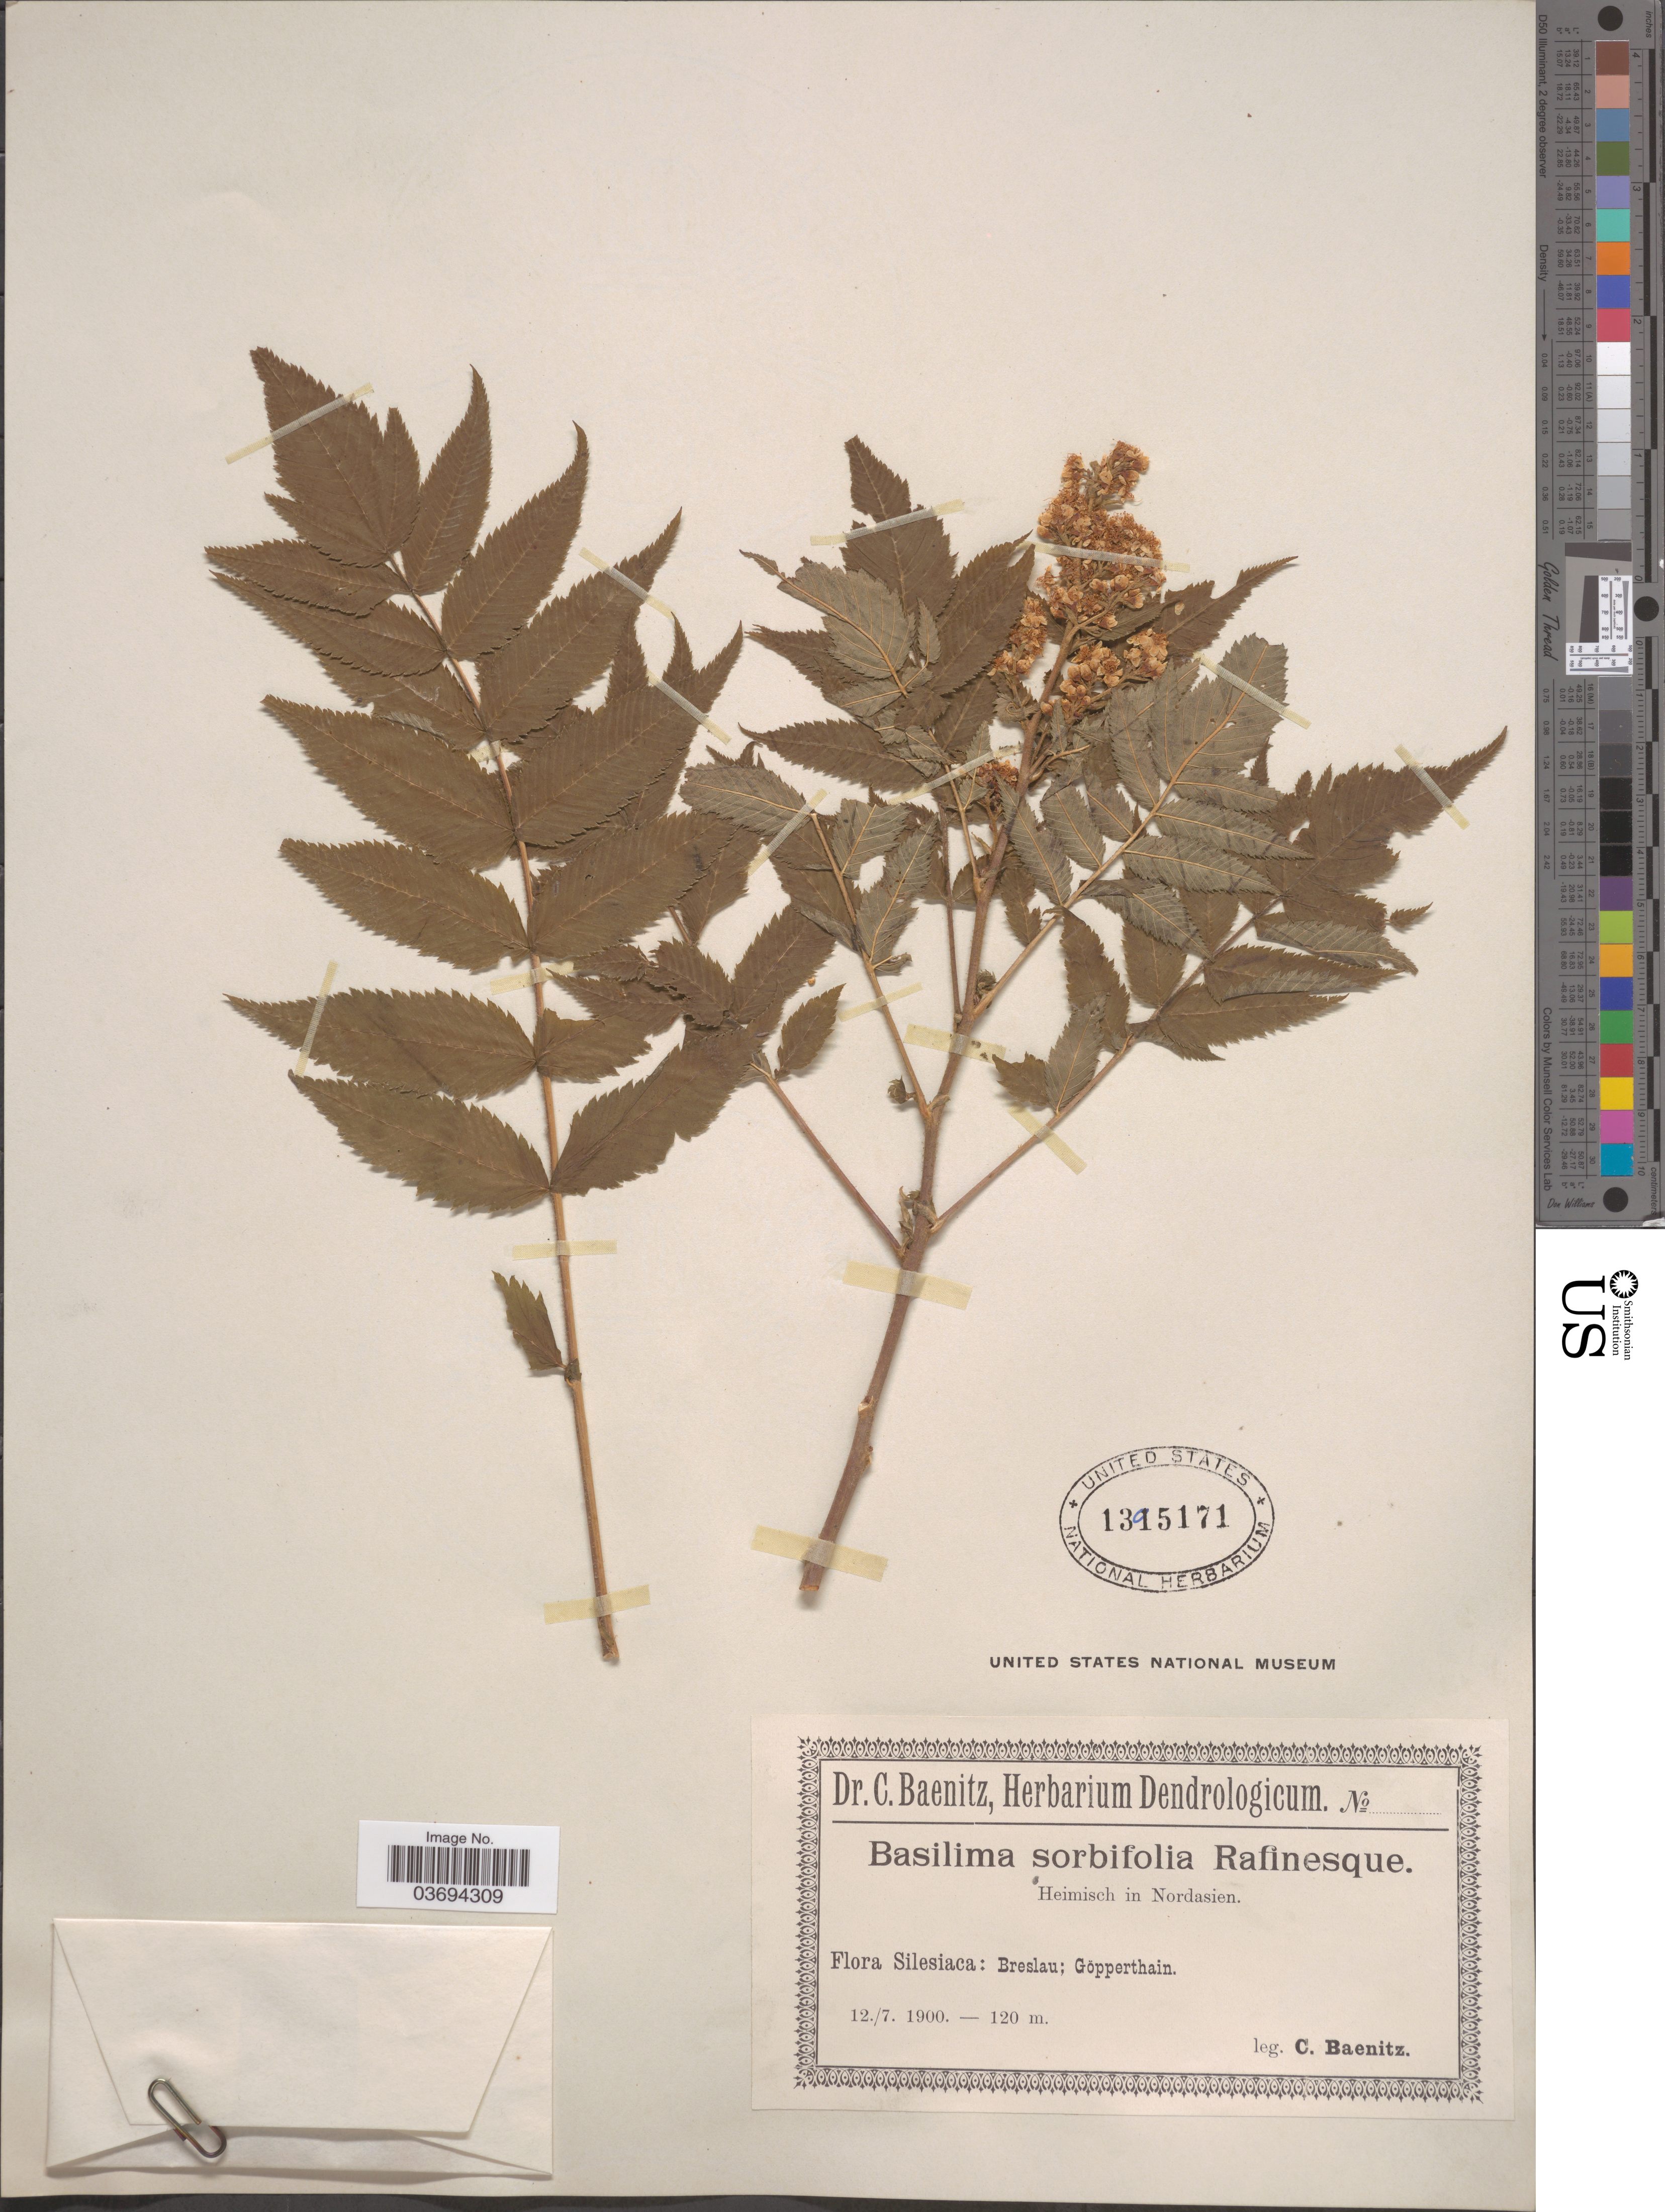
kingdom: Plantae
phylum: Tracheophyta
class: Magnoliopsida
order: Rosales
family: Rosaceae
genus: Sorbaria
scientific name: Sorbaria sorbifolia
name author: (L.) A. Braun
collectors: C. G. Baenitz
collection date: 1900-07-12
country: Poland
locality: Silesiaca: Breslau; Göpperthain.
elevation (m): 120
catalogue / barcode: US 1395171